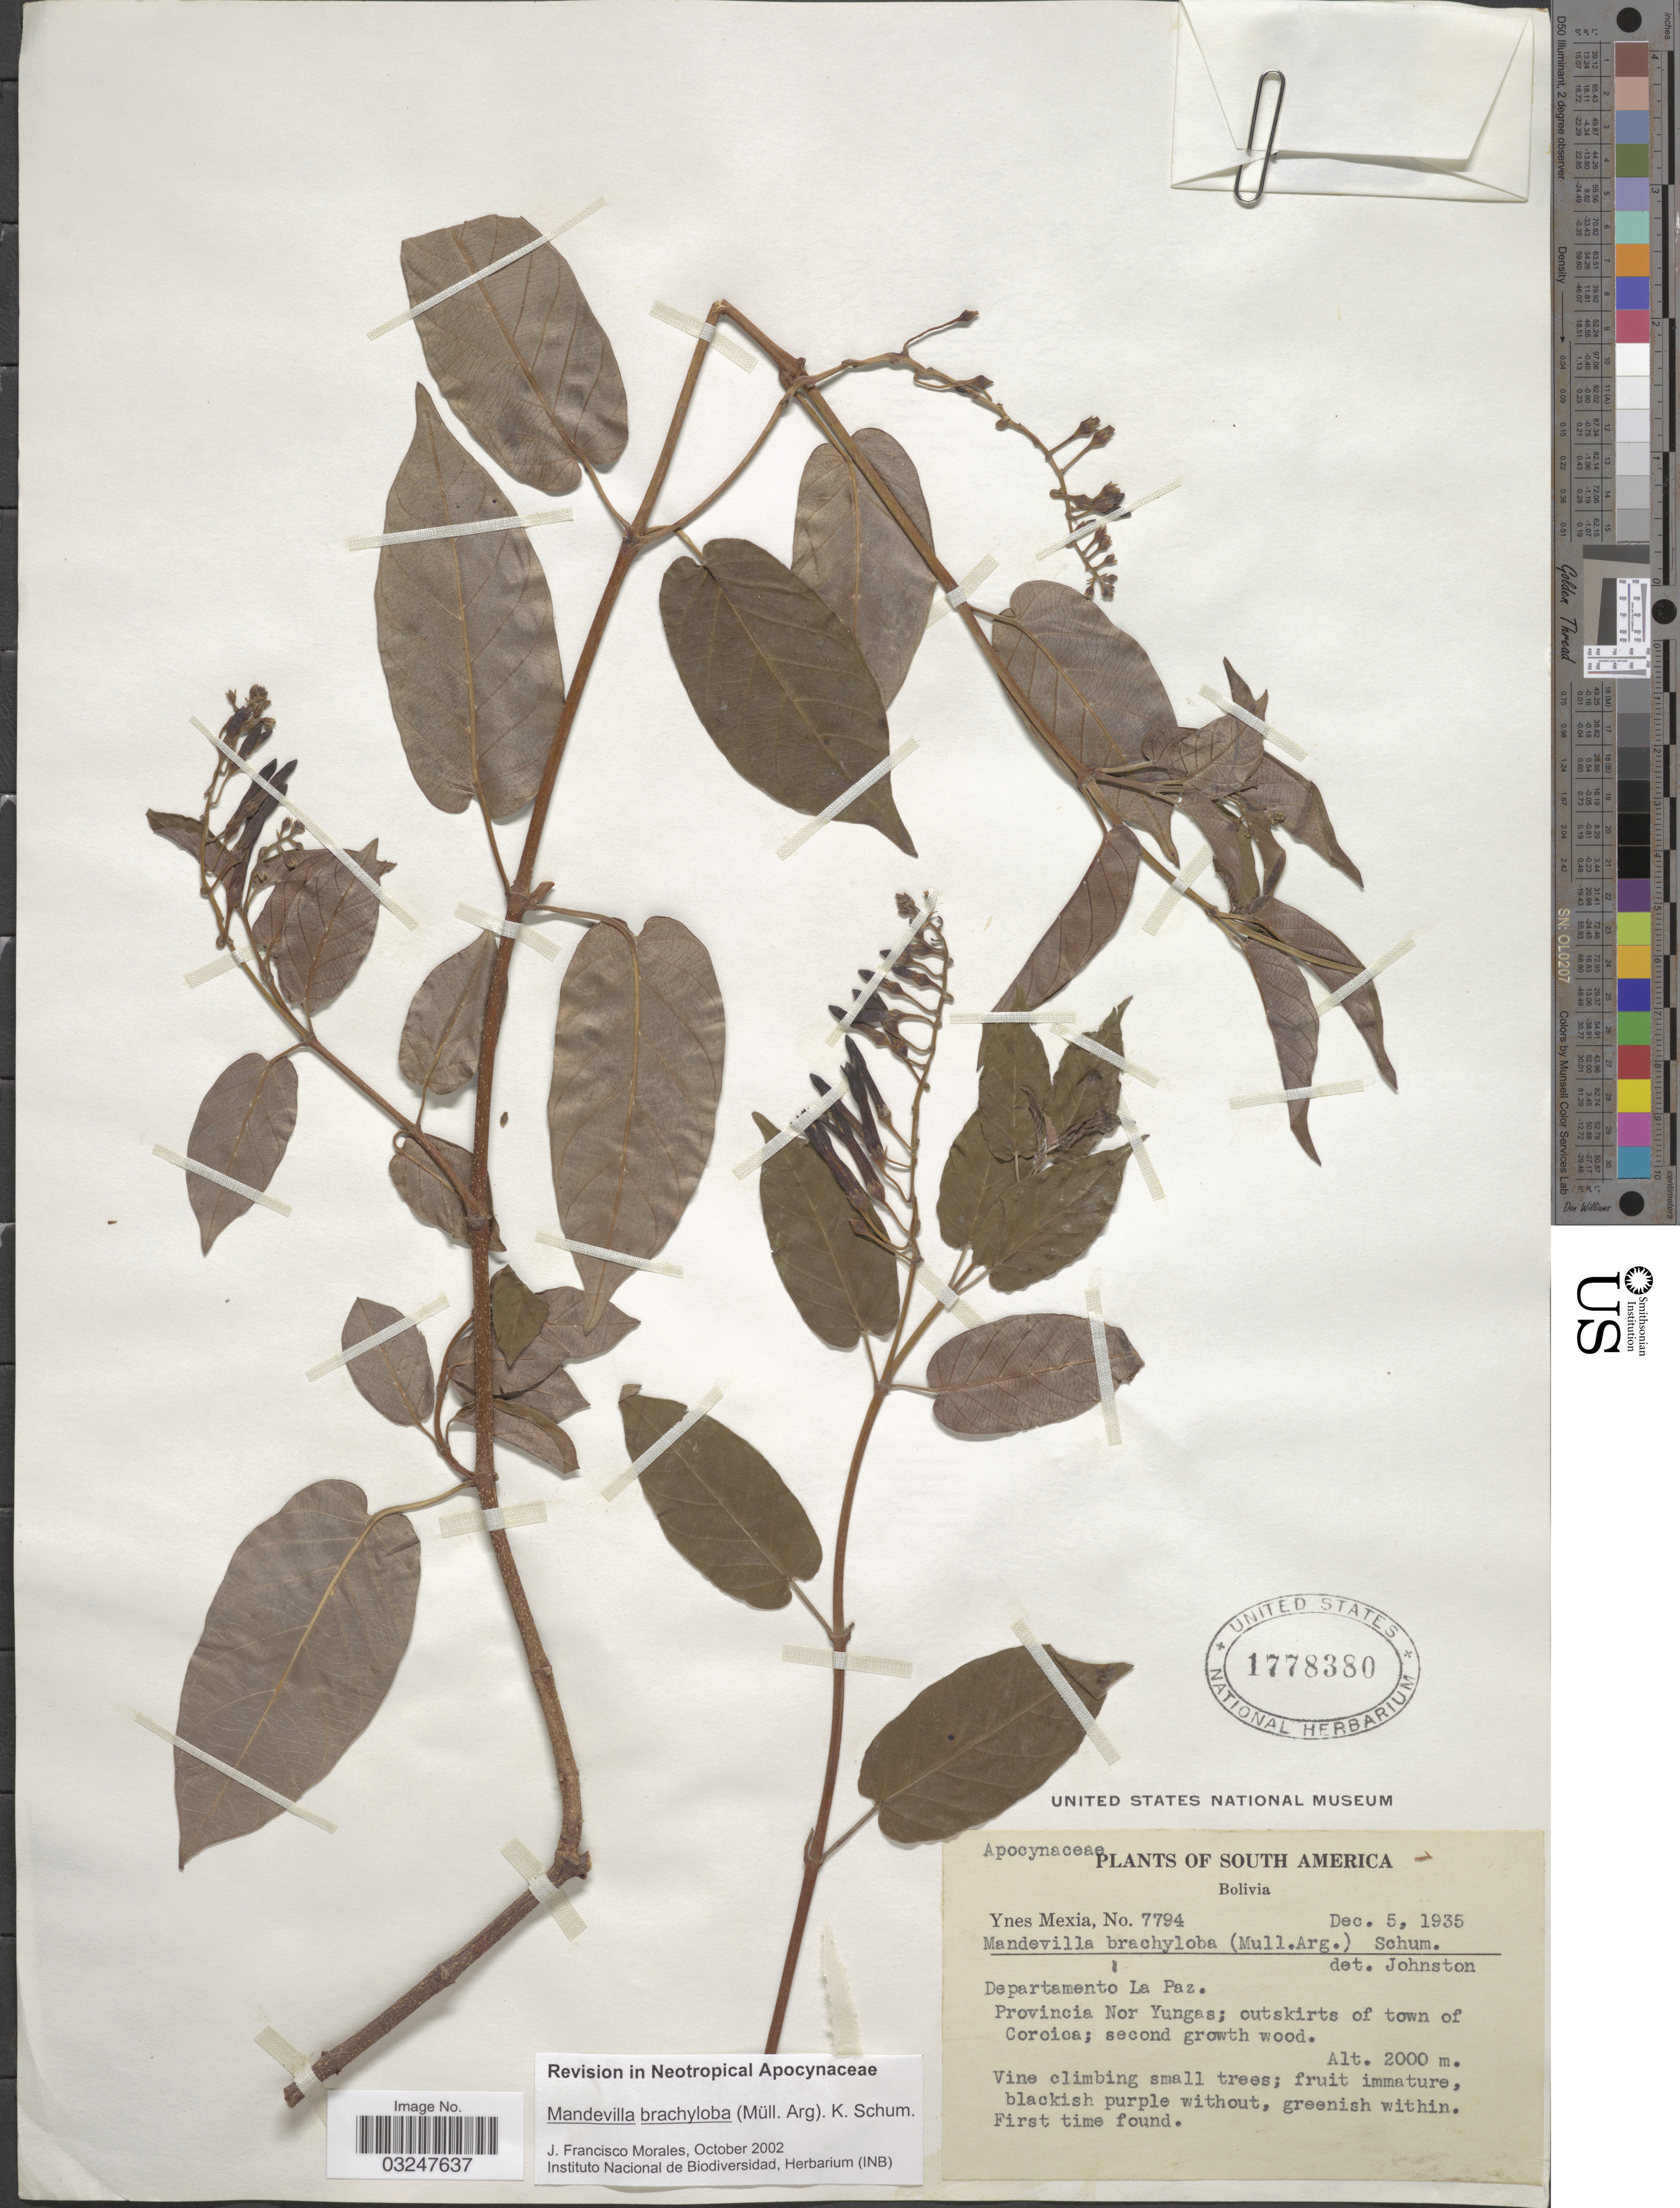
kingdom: Plantae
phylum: Tracheophyta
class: Magnoliopsida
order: Gentianales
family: Apocynaceae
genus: Mandevilla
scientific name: Mandevilla brachyloba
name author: K. Schum.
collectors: Y. Mexia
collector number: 7794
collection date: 1935-12-05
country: Bolivia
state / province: La Paz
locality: Departamento La Paz, Provincia Nor Yungas; outskirts of town of Coroica.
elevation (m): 2000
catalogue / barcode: US 1778380